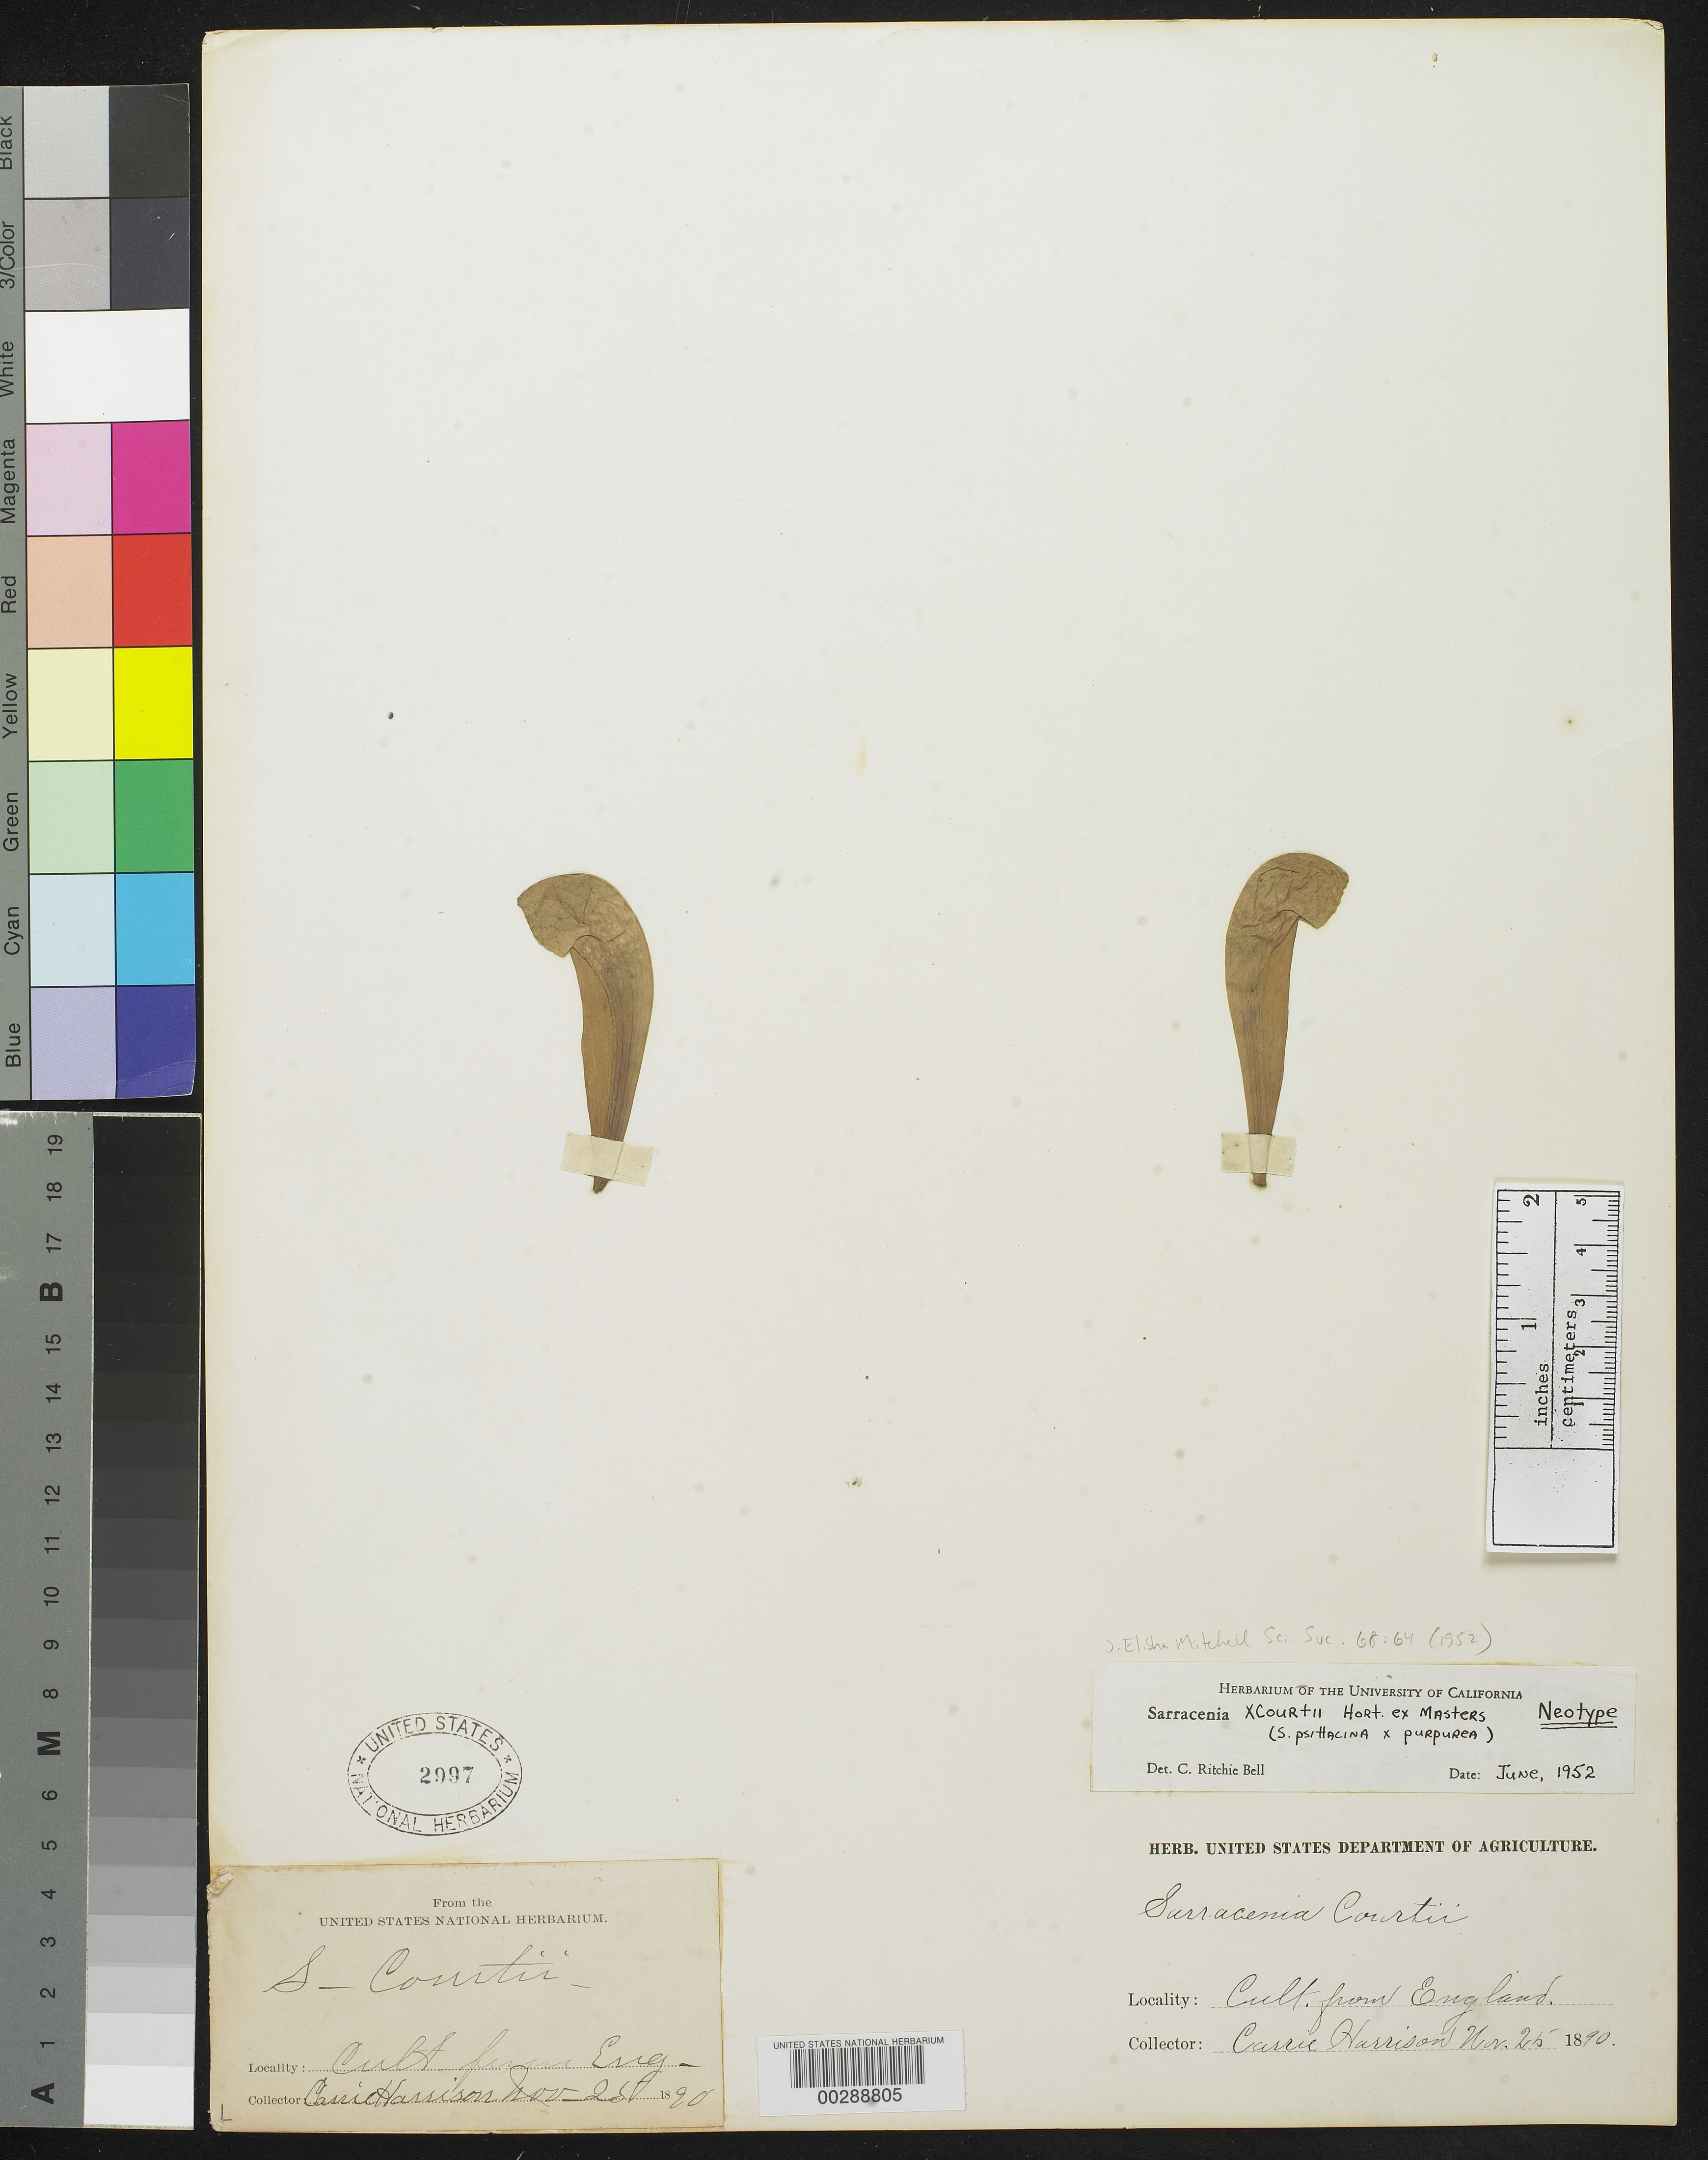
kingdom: Plantae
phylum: Tracheophyta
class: Magnoliopsida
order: Ericales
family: Sarraceniaceae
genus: Sarracenia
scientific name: Sarracenia x courtii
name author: Hort.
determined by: Bell, C. R.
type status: Neotype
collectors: C. Harrison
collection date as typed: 25 Nov 1890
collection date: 1890-11-25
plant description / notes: =S. psittacina x S. purpurea.; Erroneously cited as "lectotype" (but correctly annotated "neotype").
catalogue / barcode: US 2997